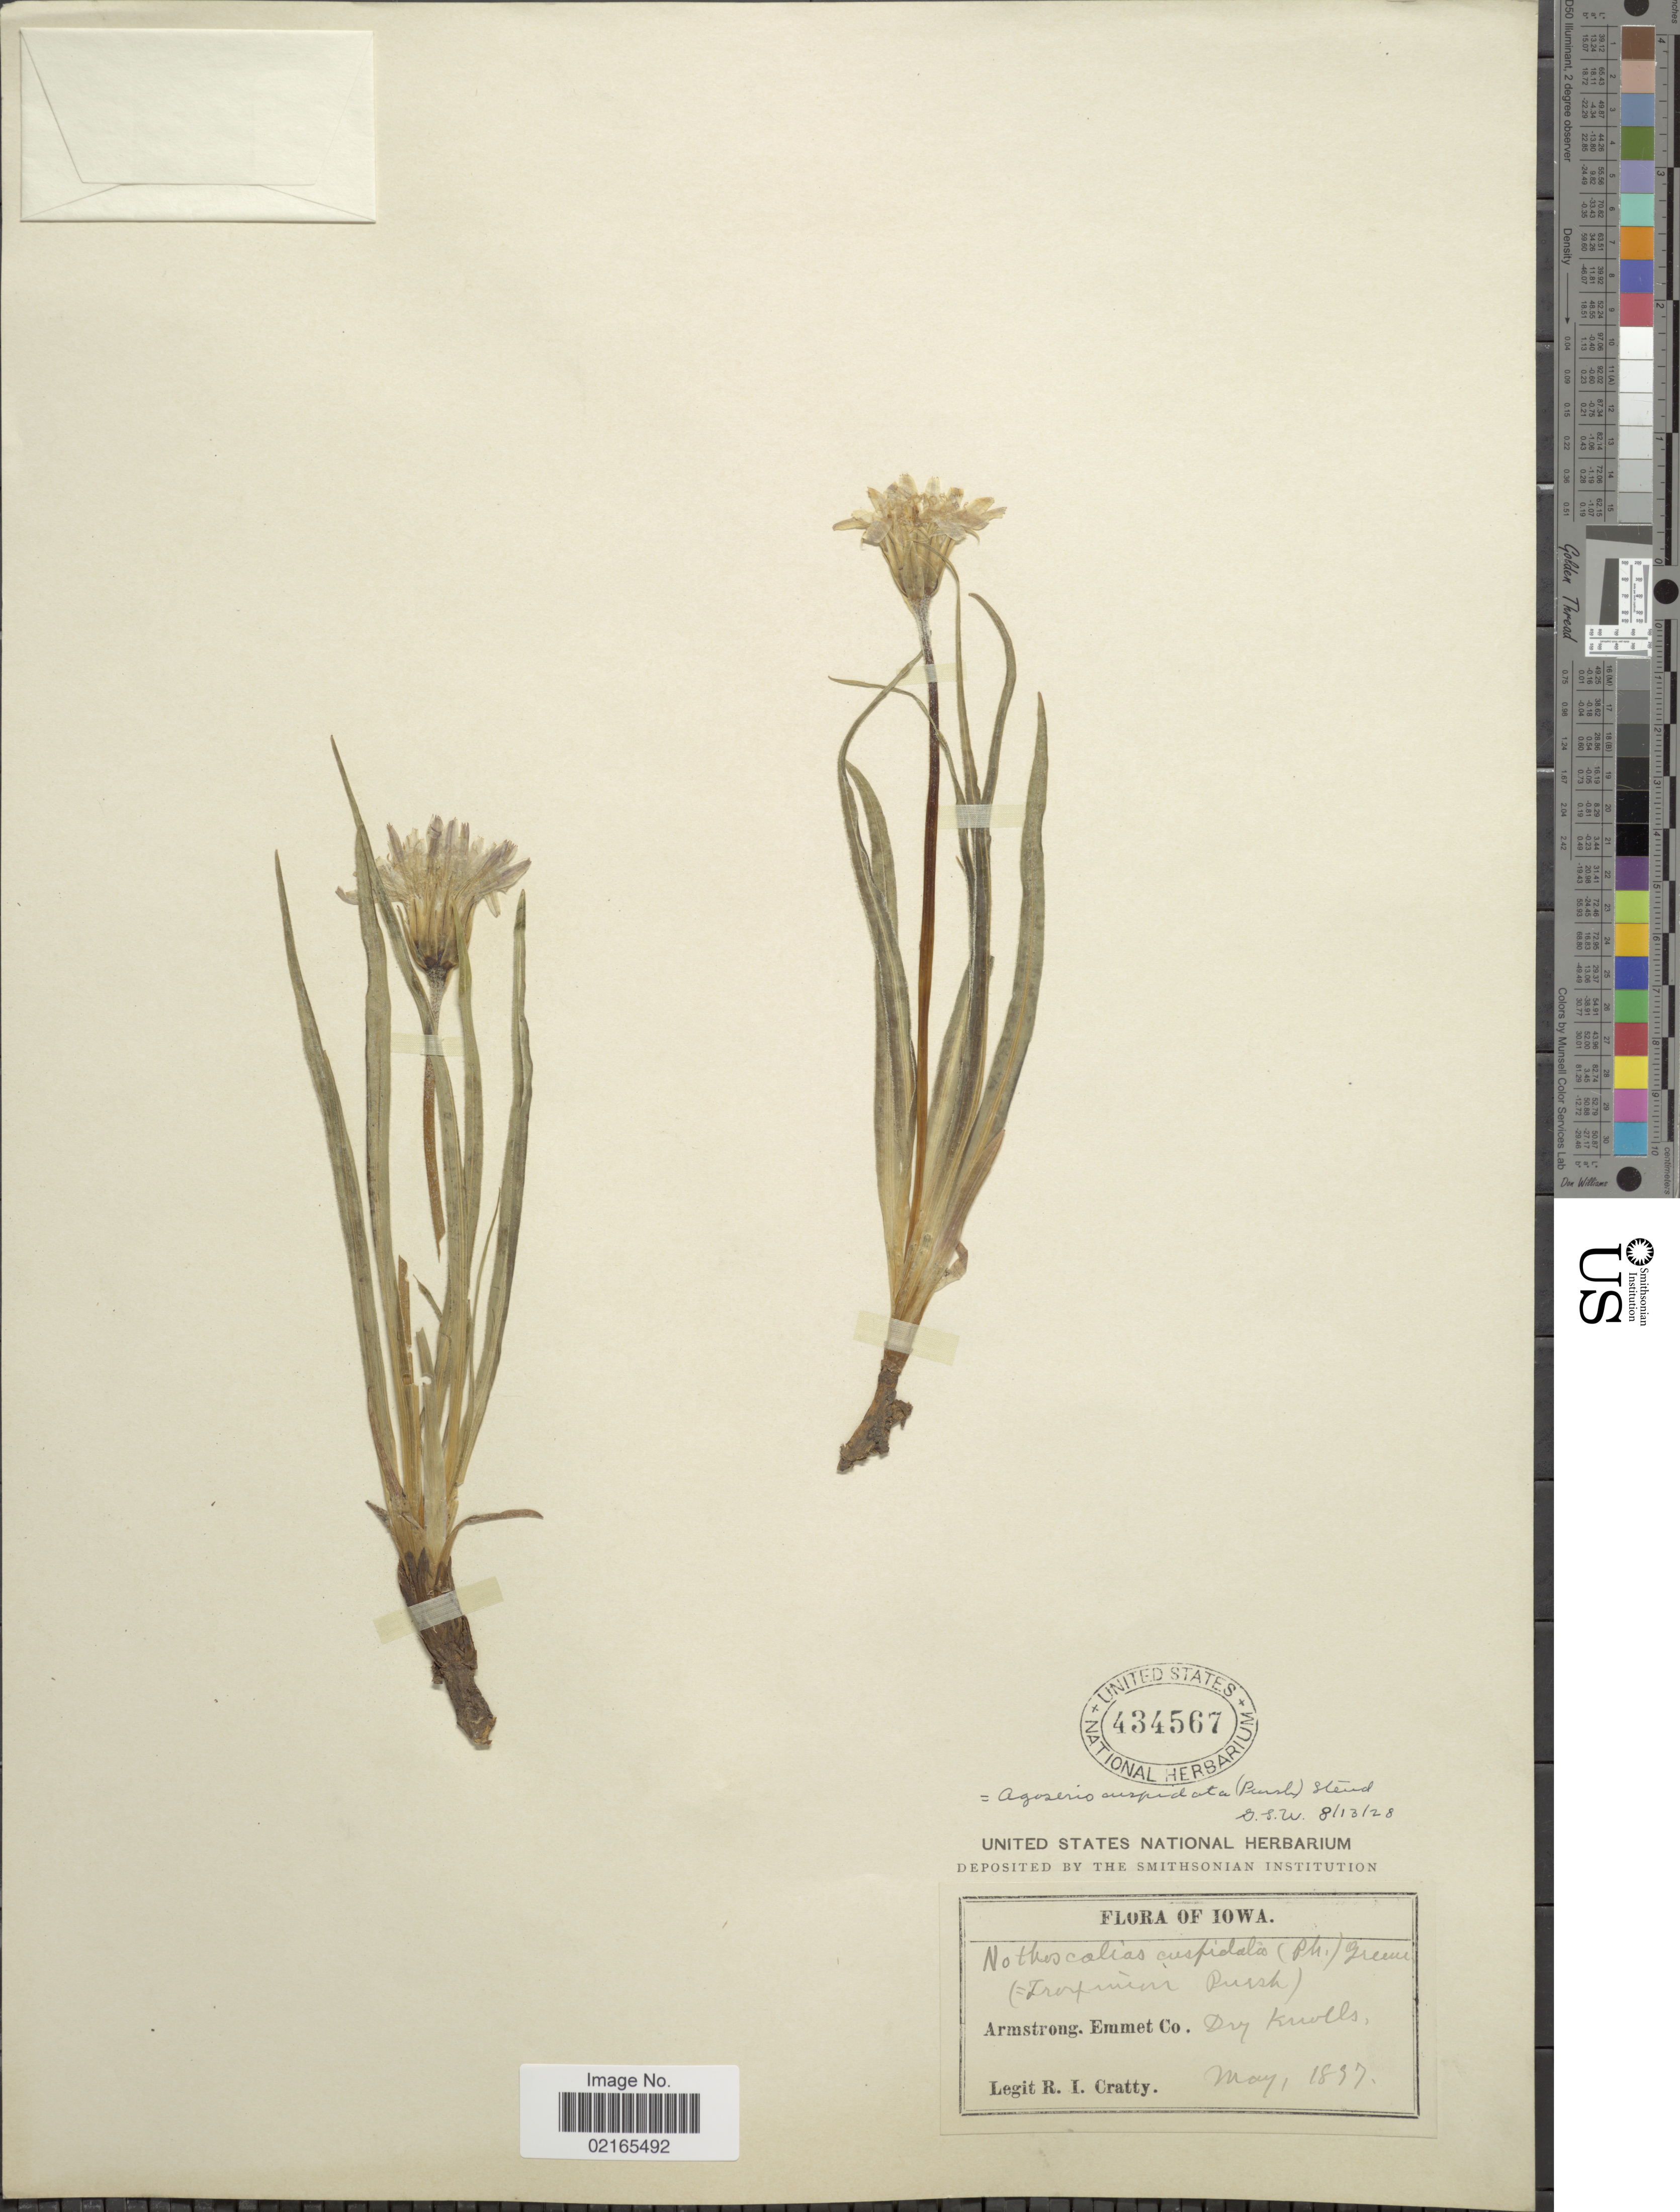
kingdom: Plantae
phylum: Tracheophyta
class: Magnoliopsida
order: Asterales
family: Asteraceae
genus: Nothocalais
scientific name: Nothocalais cuspidata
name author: (Pursh) Greene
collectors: R. Cratty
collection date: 1897-05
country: United States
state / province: Iowa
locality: Armstrong, Emmet Co., dry knolls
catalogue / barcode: US 434567